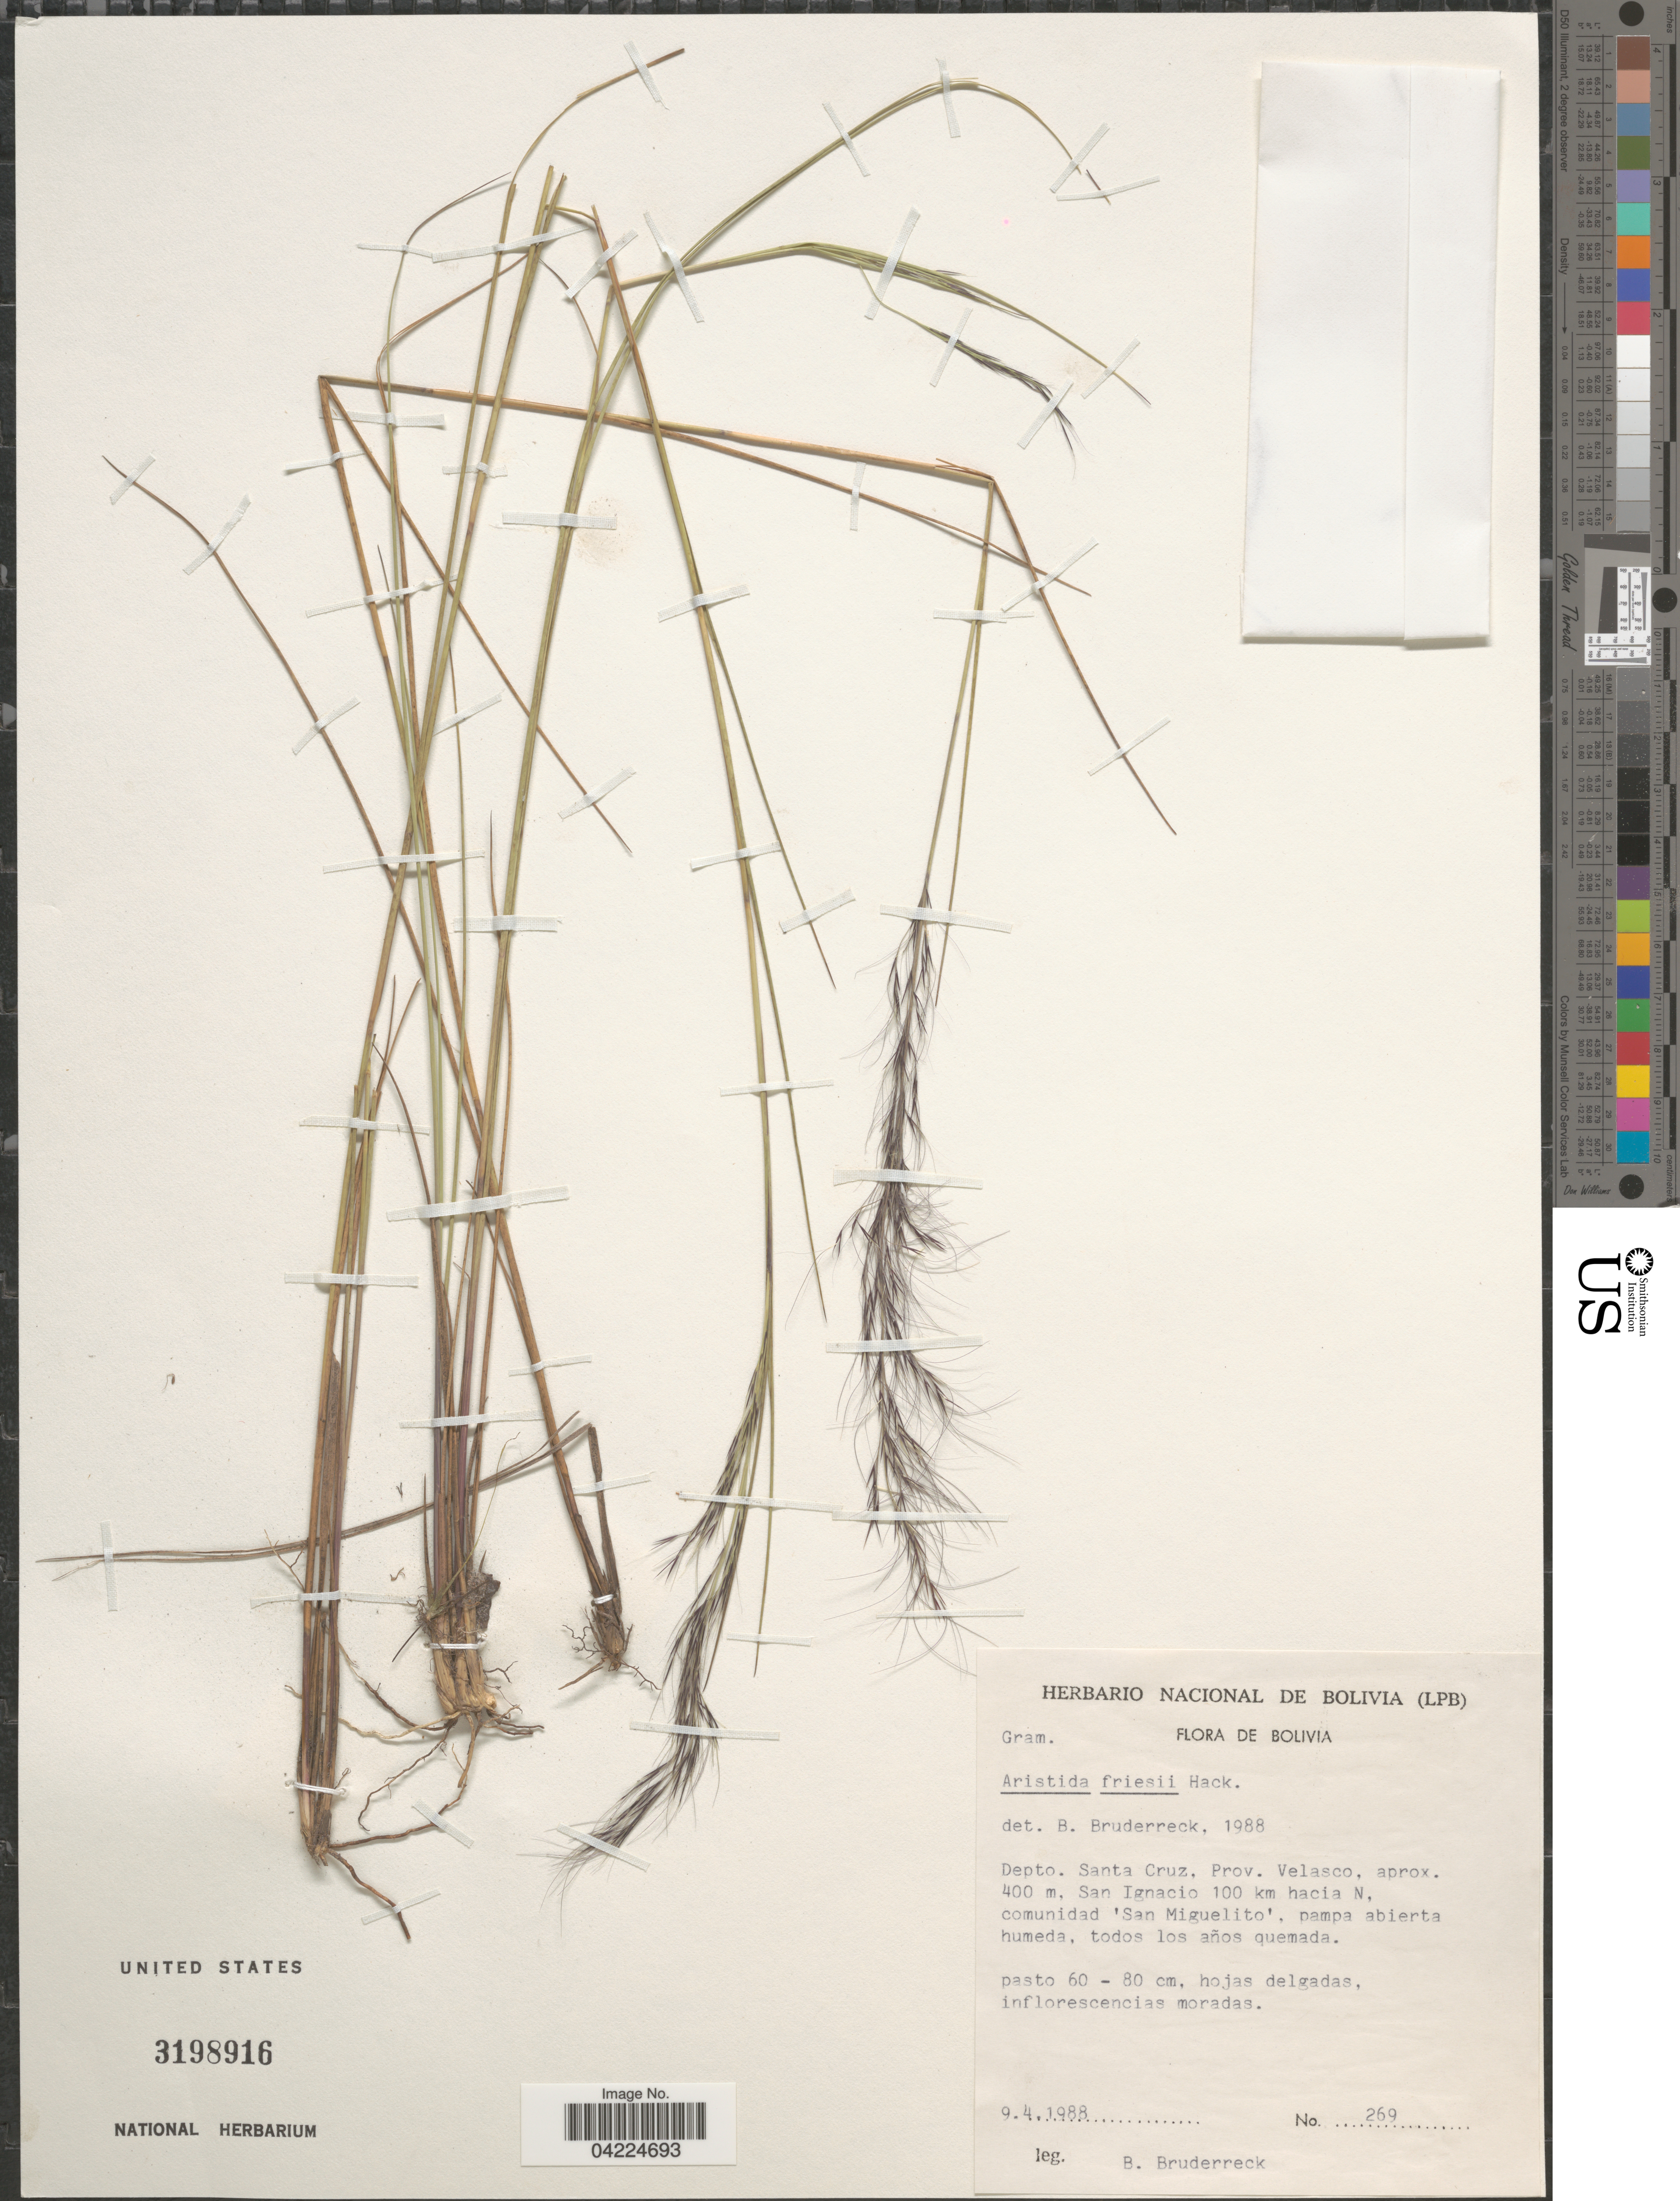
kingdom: Plantae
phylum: Tracheophyta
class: Liliopsida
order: Poales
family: Poaceae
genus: Aristida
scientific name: Aristida friesii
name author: Hack. ex Henr.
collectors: B. Bruderreck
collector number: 269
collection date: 1988-04-09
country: Bolivia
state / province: Santa Cruz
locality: Depto. Santa Cruz, Prov. Velasco, San Ignacio 100 km hacia N, comunidad 'San Miguelito', pampa abierta humeda, todos los años quemada.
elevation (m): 400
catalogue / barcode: US 3198916